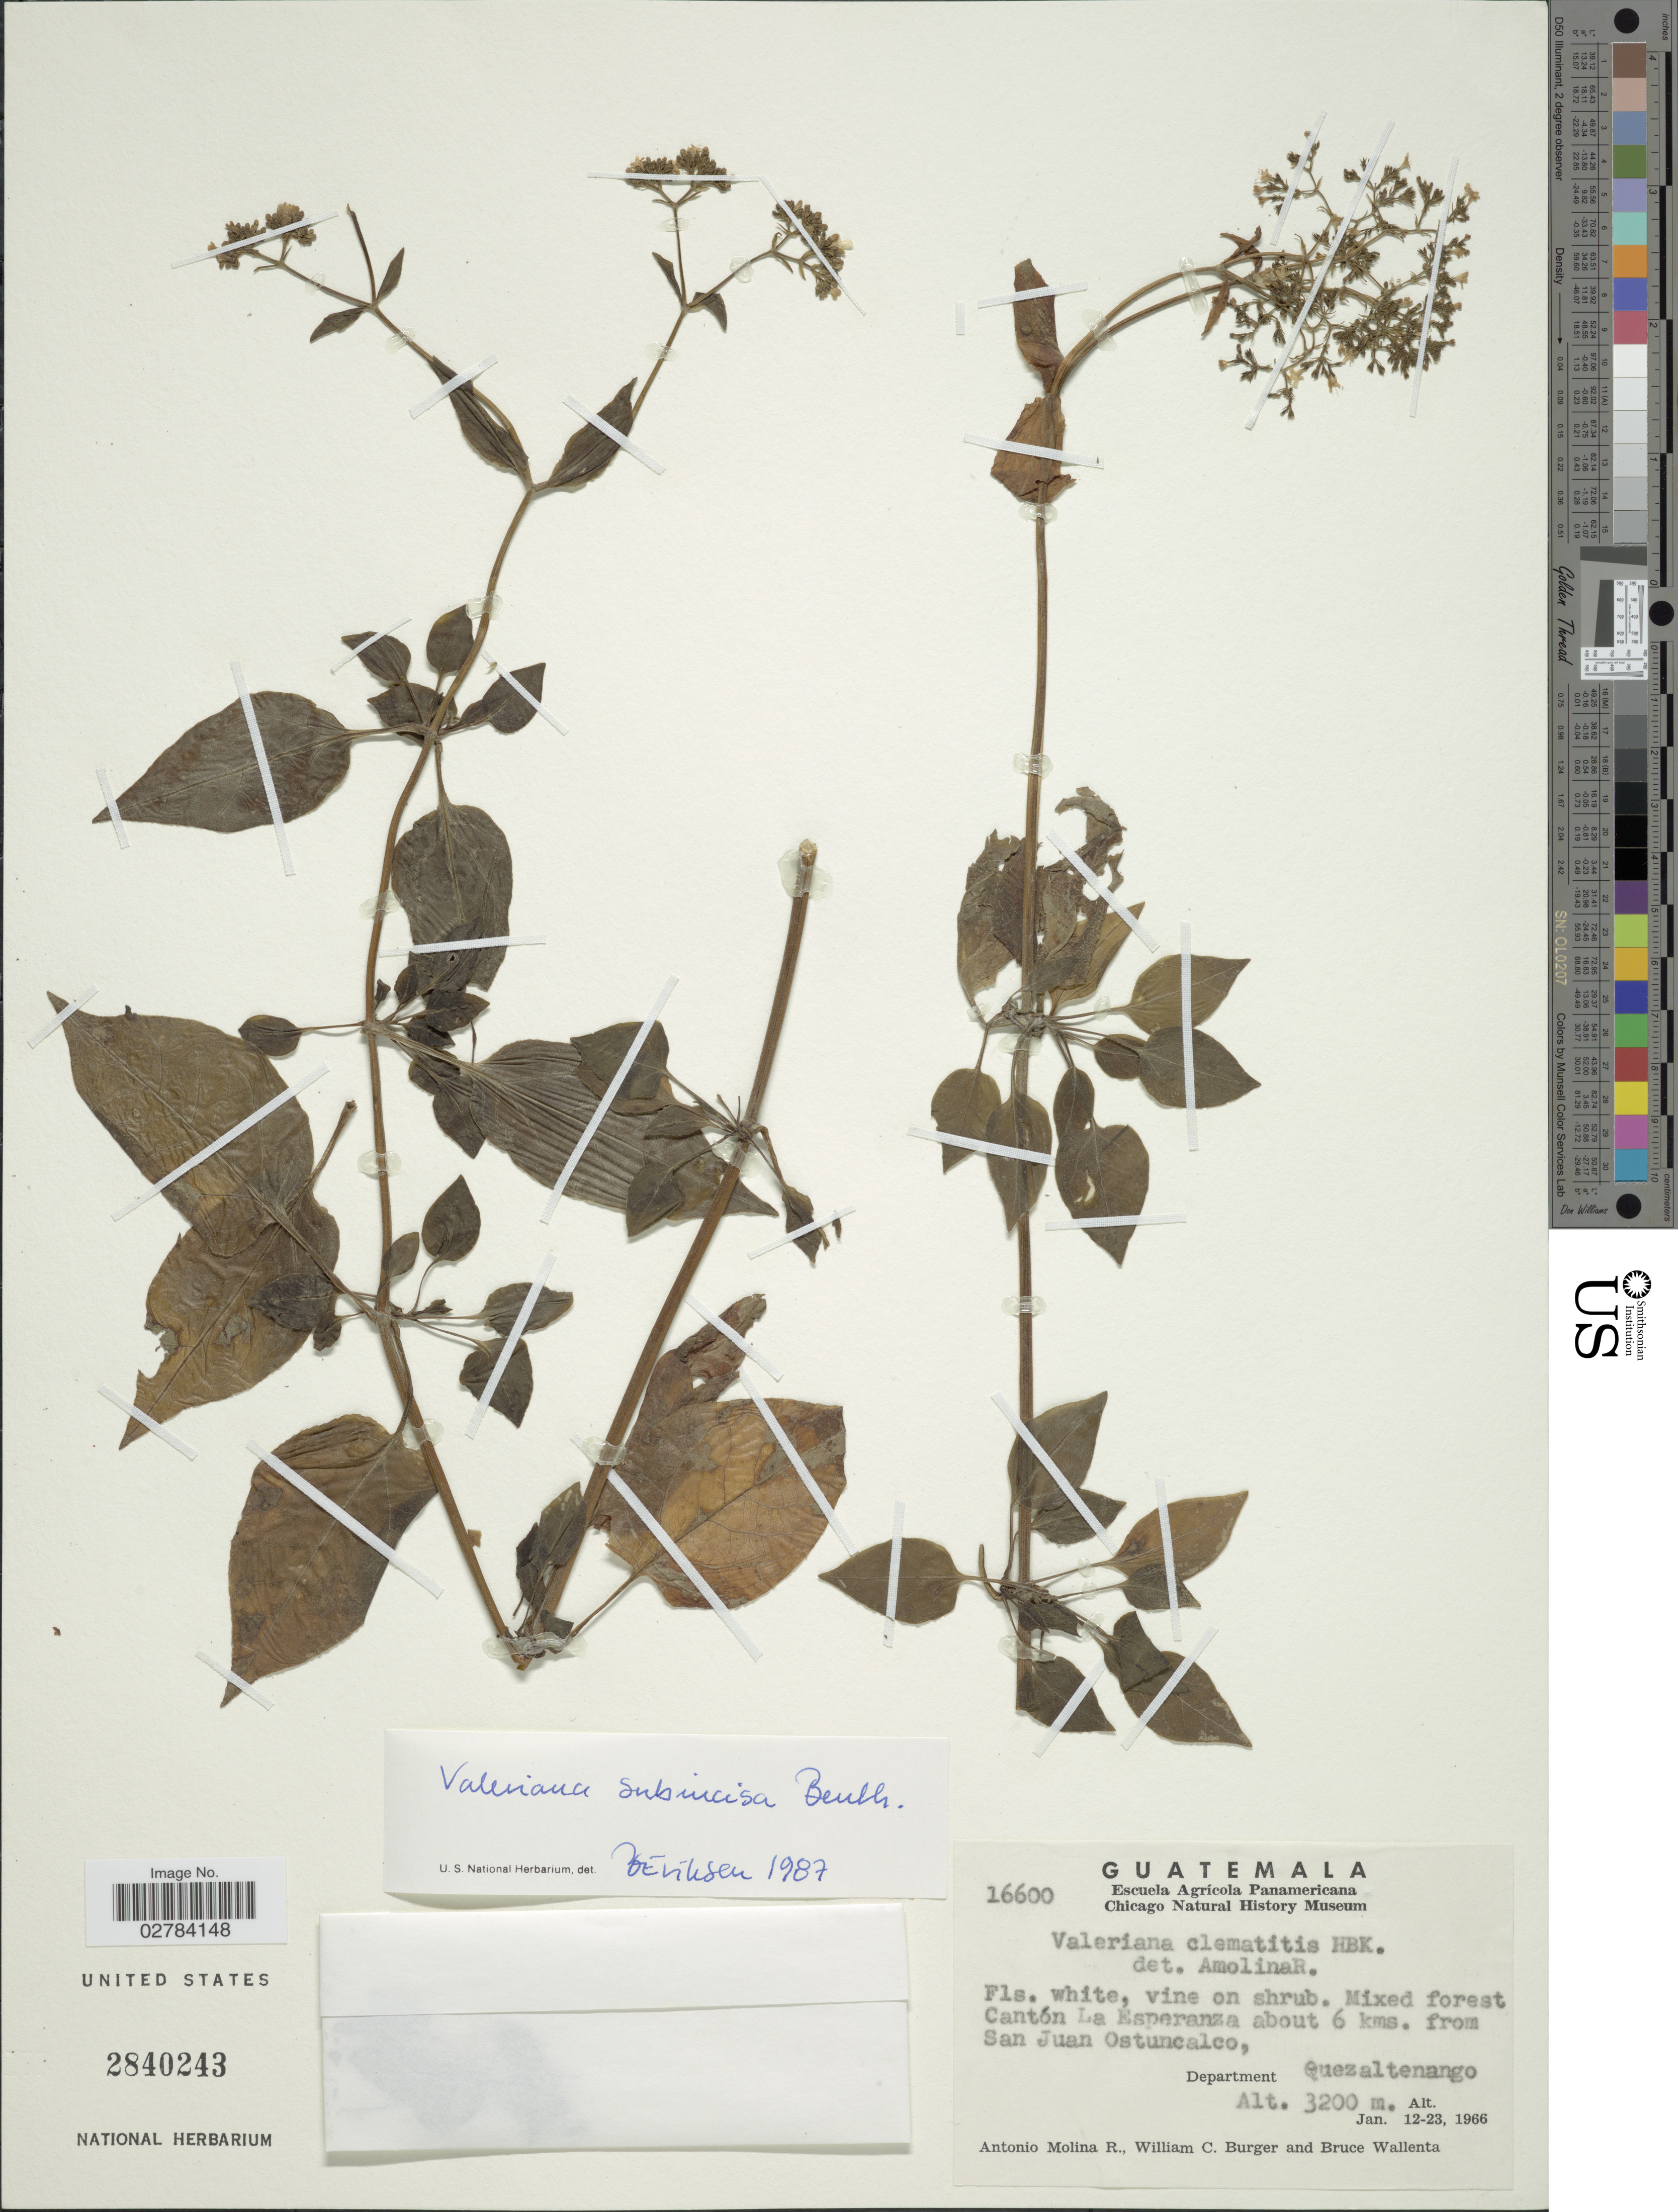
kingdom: Plantae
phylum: Tracheophyta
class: Magnoliopsida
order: Dipsacales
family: Caprifoliaceae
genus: Valeriana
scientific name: Valeriana subincisa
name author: Benth.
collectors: A. Molina R., W. Burger & B. Wallenta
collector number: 16600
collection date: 1966-01-12/1966-01-23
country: Guatemala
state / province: Quetzaltenango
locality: Cantón La Esperanza about 6 kms. from San Juan Ostuncalco, Department Quezaltenango.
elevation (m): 3200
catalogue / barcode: US 2840243